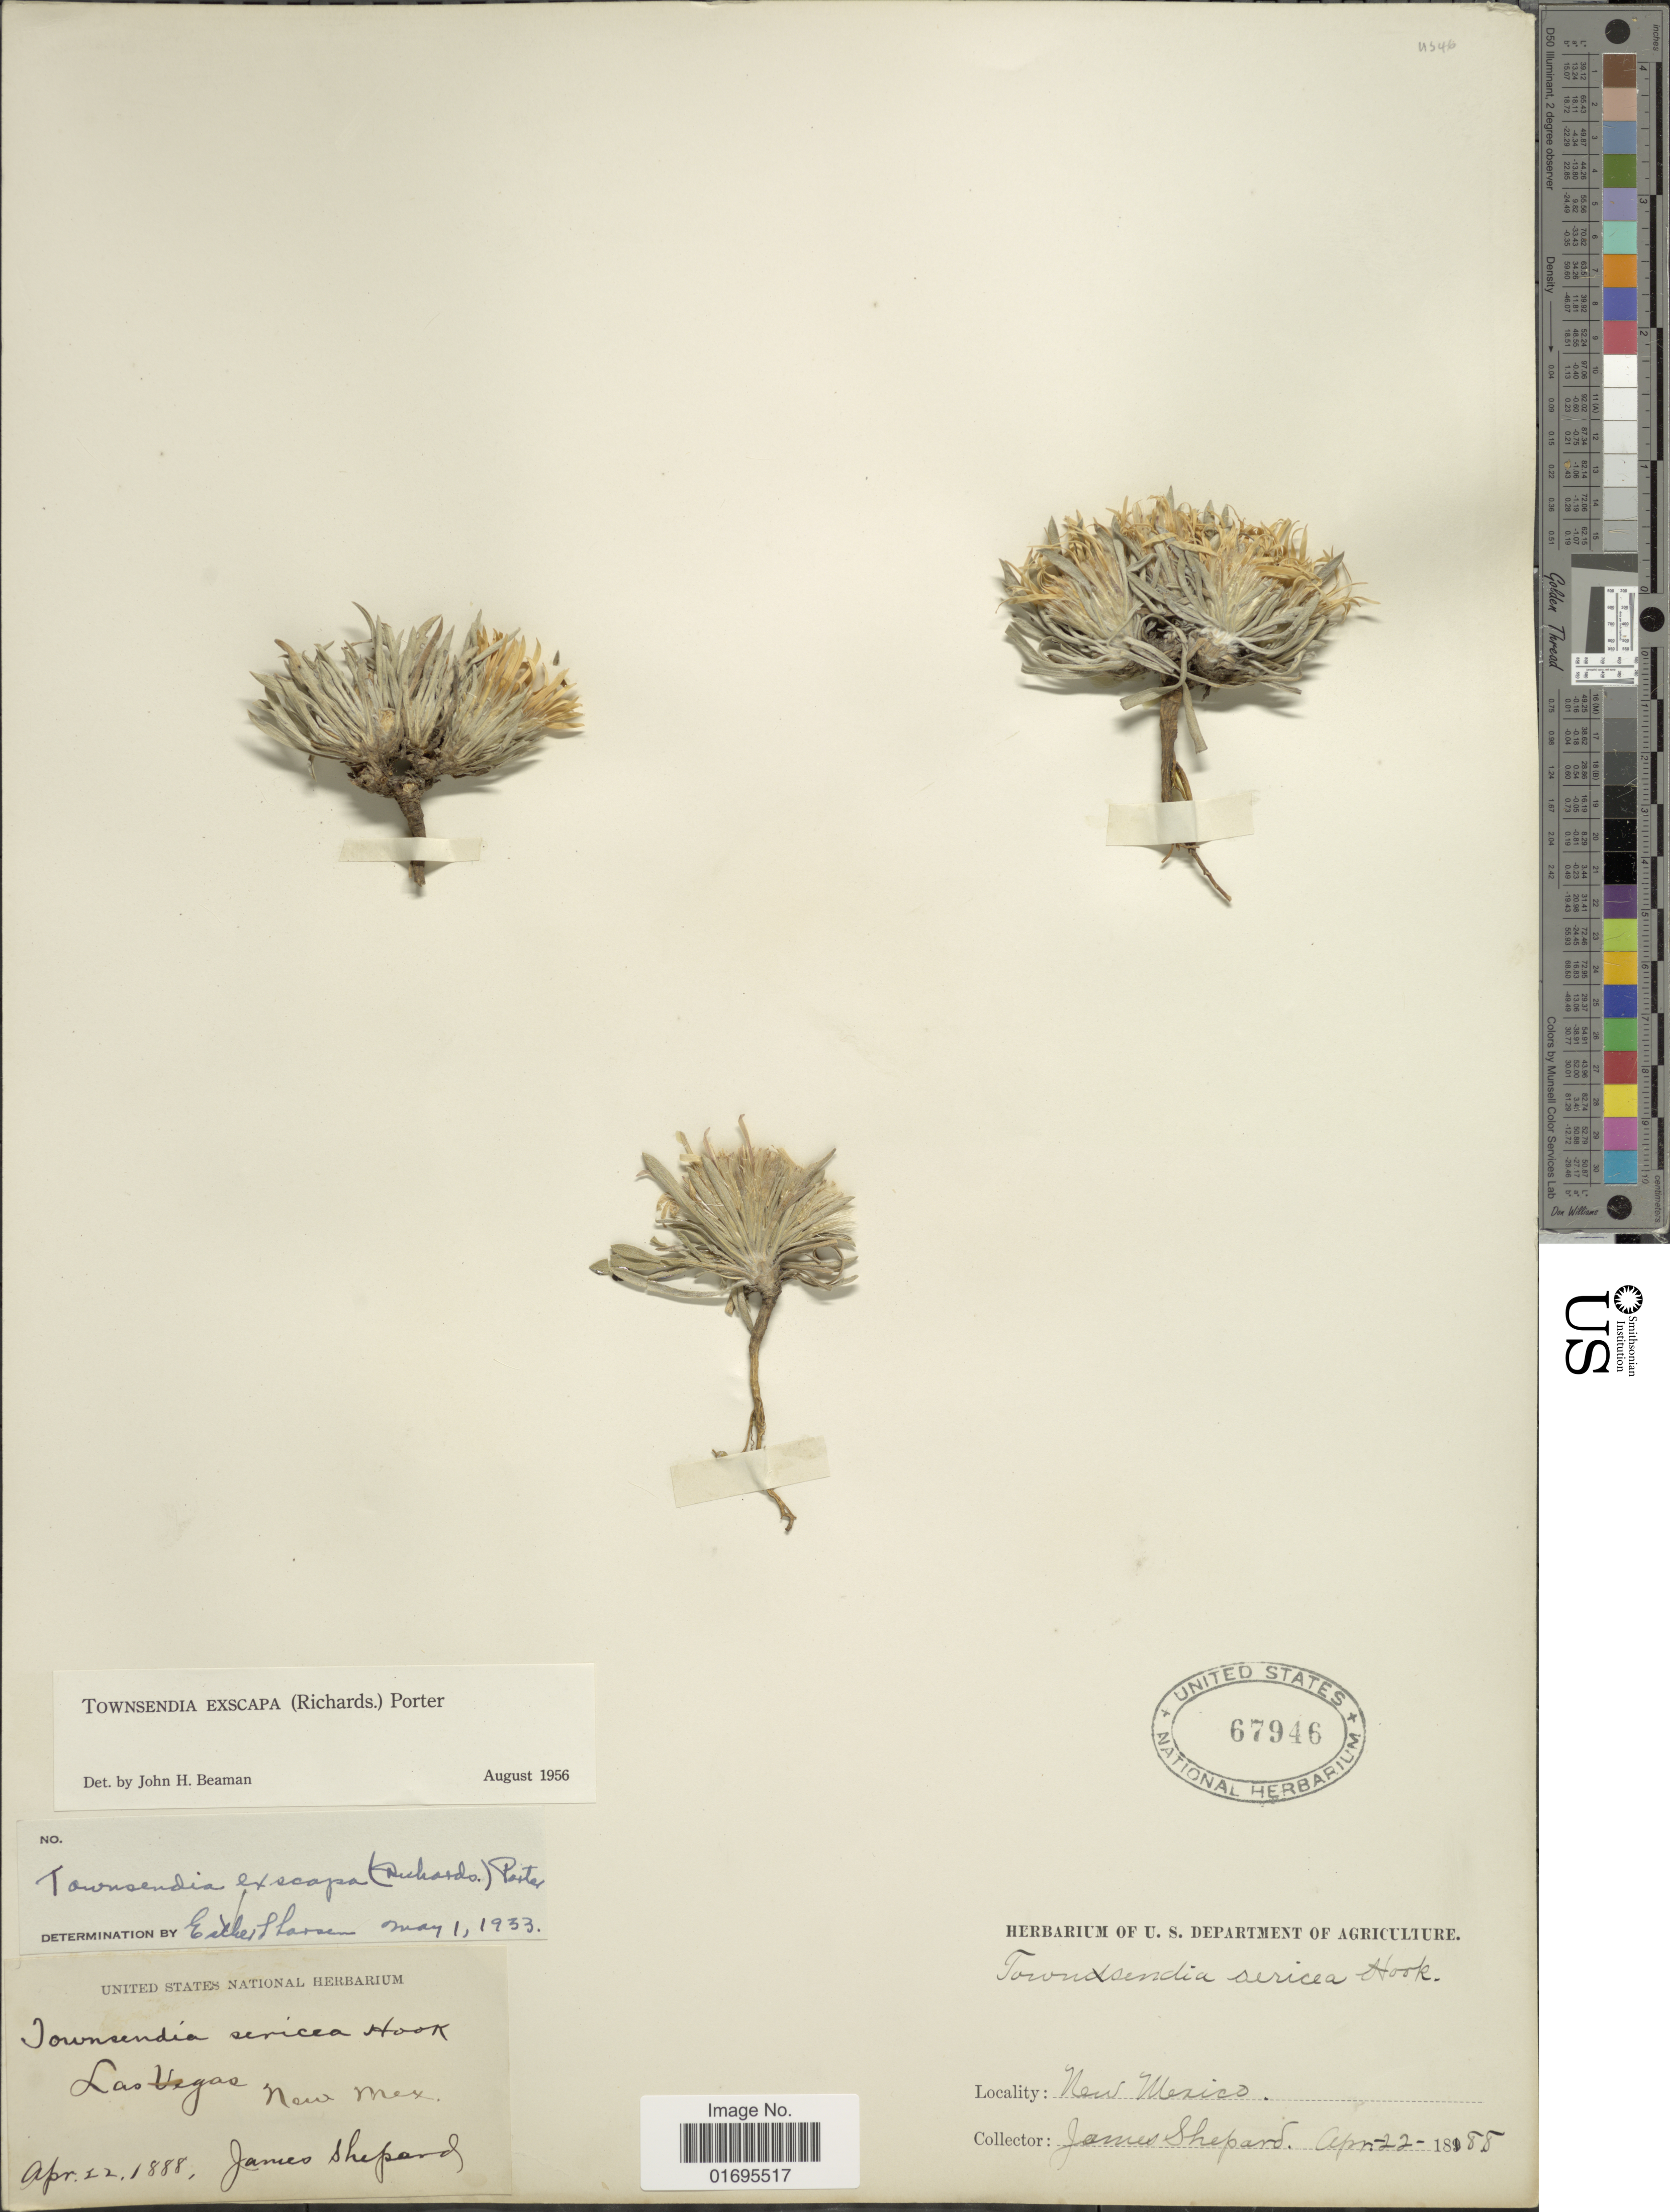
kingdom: Plantae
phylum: Tracheophyta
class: Magnoliopsida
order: Asterales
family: Asteraceae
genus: Townsendia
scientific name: Townsendia exscapa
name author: (Richardson) Porter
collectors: J. Shepard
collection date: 1888-04-22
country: United States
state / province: New Mexico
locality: Las Vegas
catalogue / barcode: US 67946